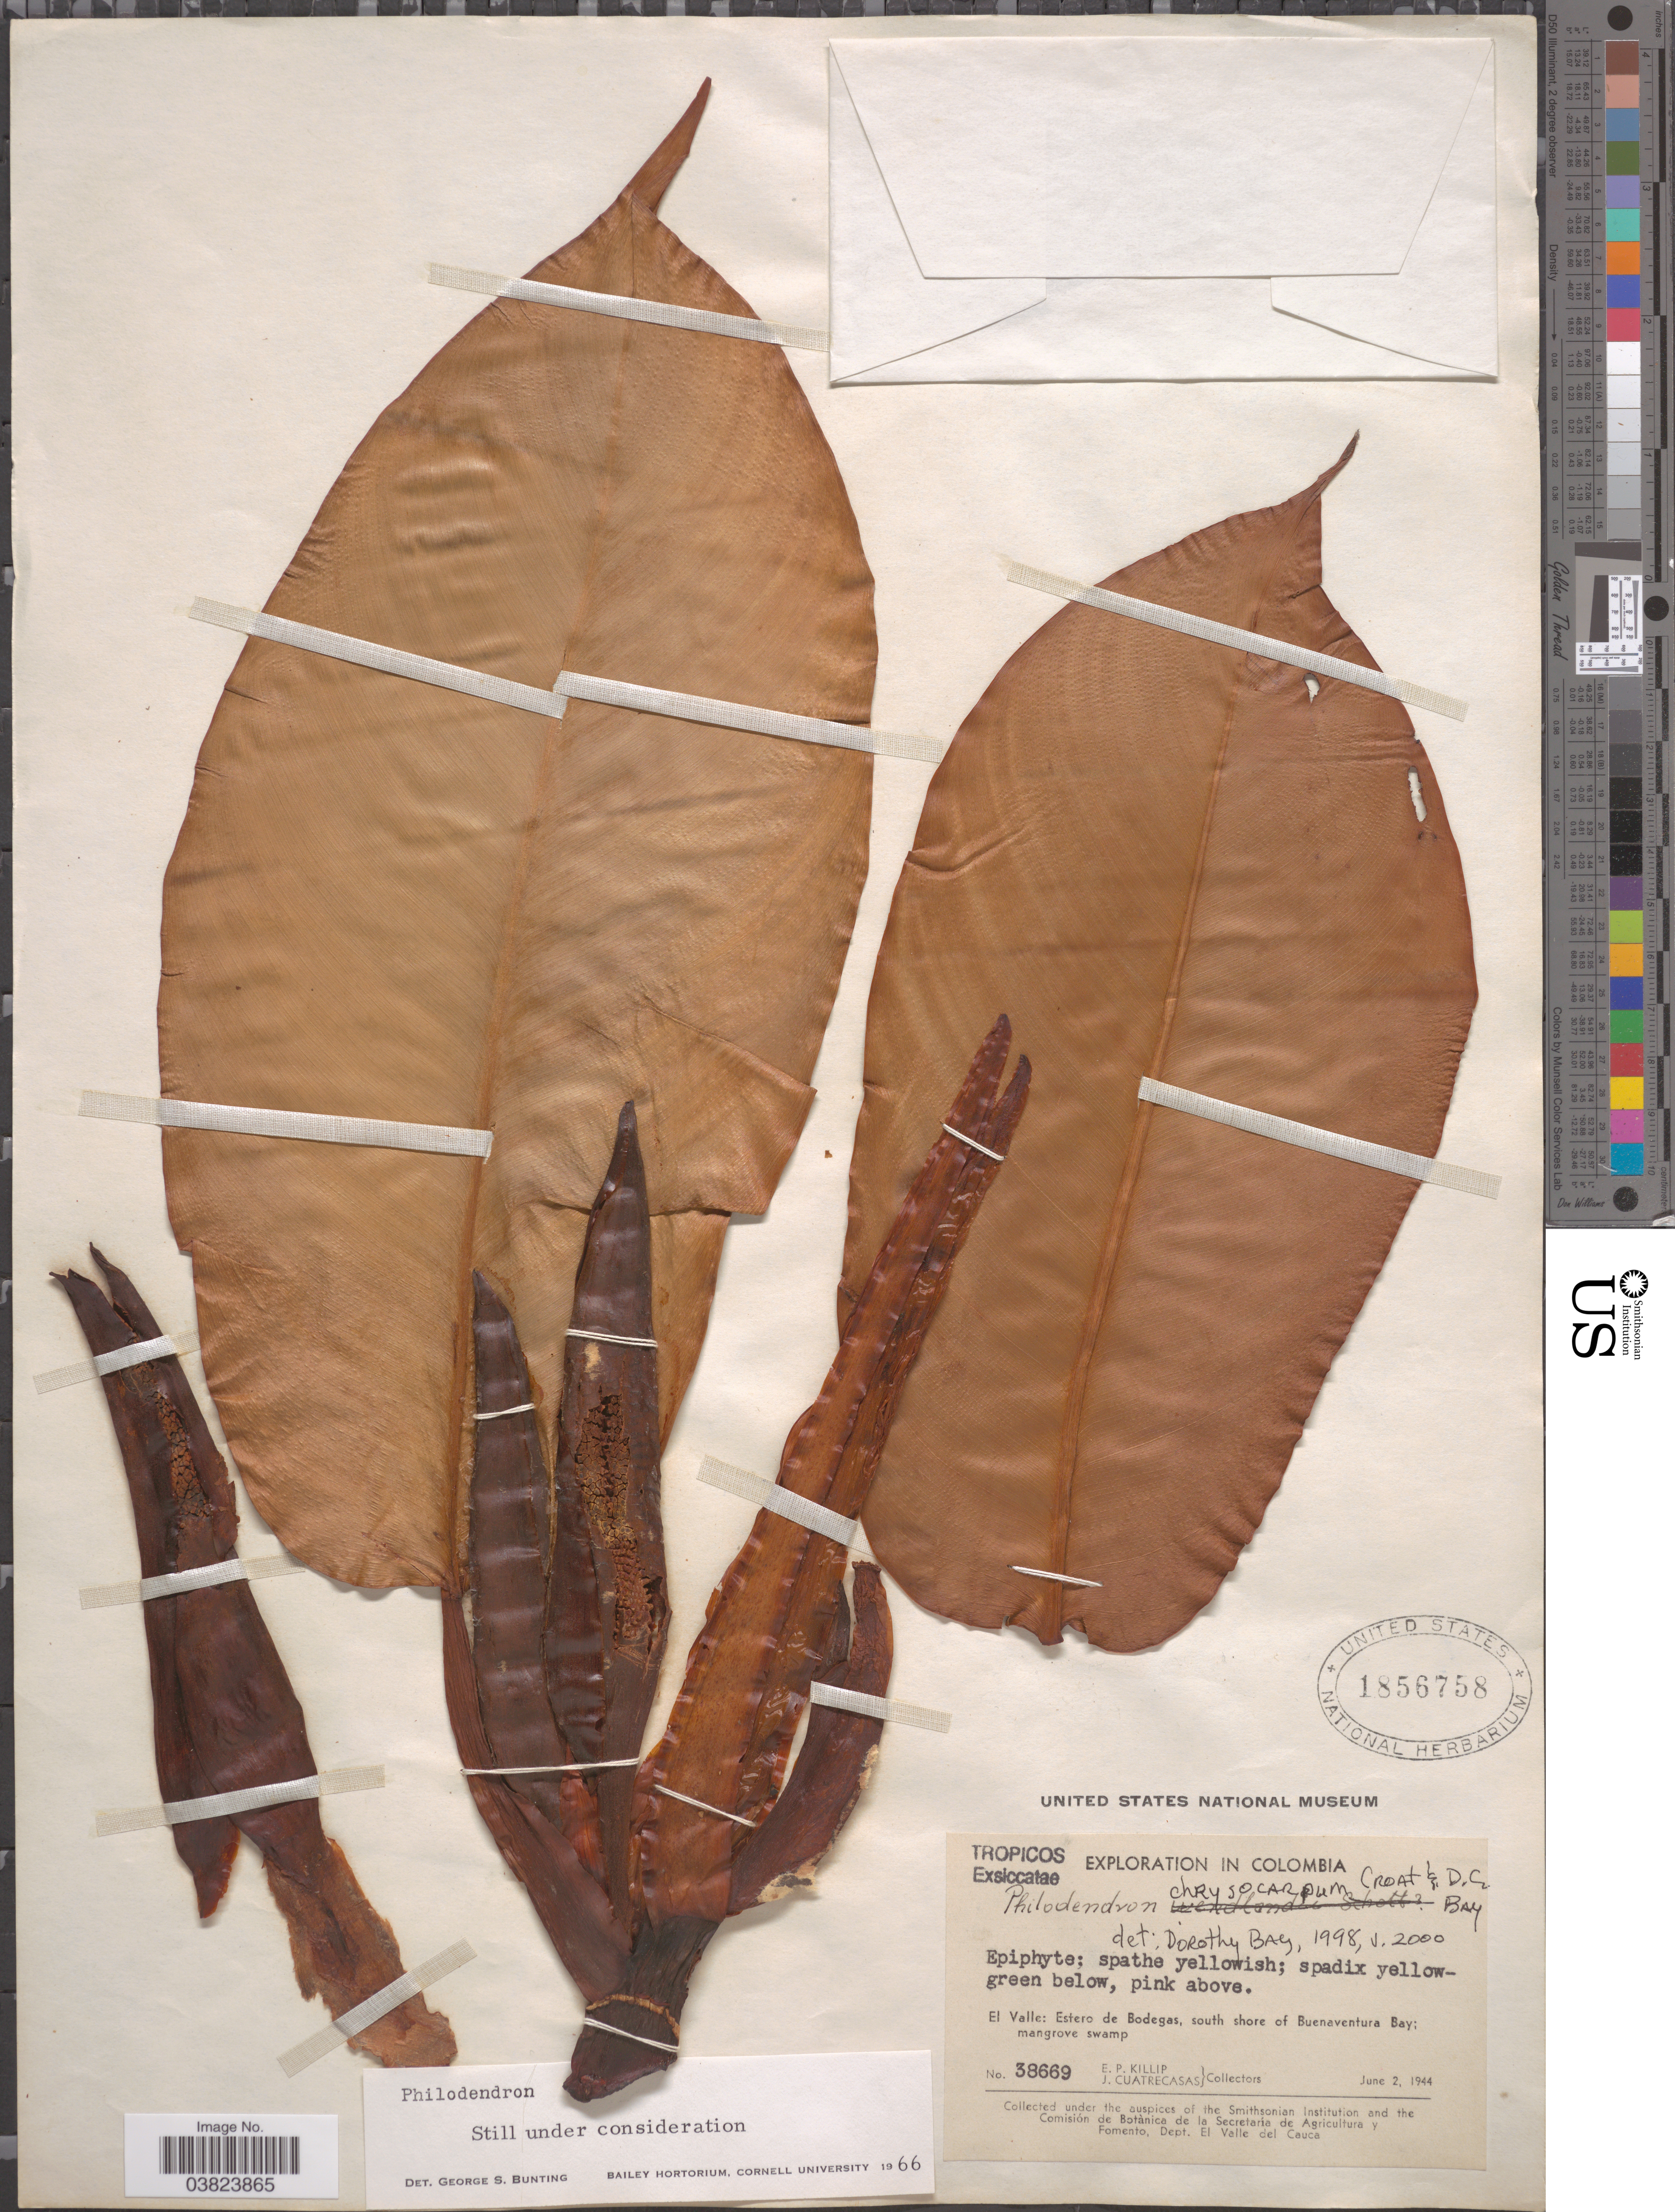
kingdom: Plantae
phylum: Tracheophyta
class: Liliopsida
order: Alismatales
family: Araceae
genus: Philodendron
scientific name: Philodendron chrysocarpum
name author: Croat & D.C. Bay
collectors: E. P. Killip & J. Cuatrecasas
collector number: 38669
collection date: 1944-06-02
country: Colombia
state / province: Valle del Cauca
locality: El Valle: Estero de Bodegas, south shore of Buenaventura Bay; mangrove swamp.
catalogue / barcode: US 1856758